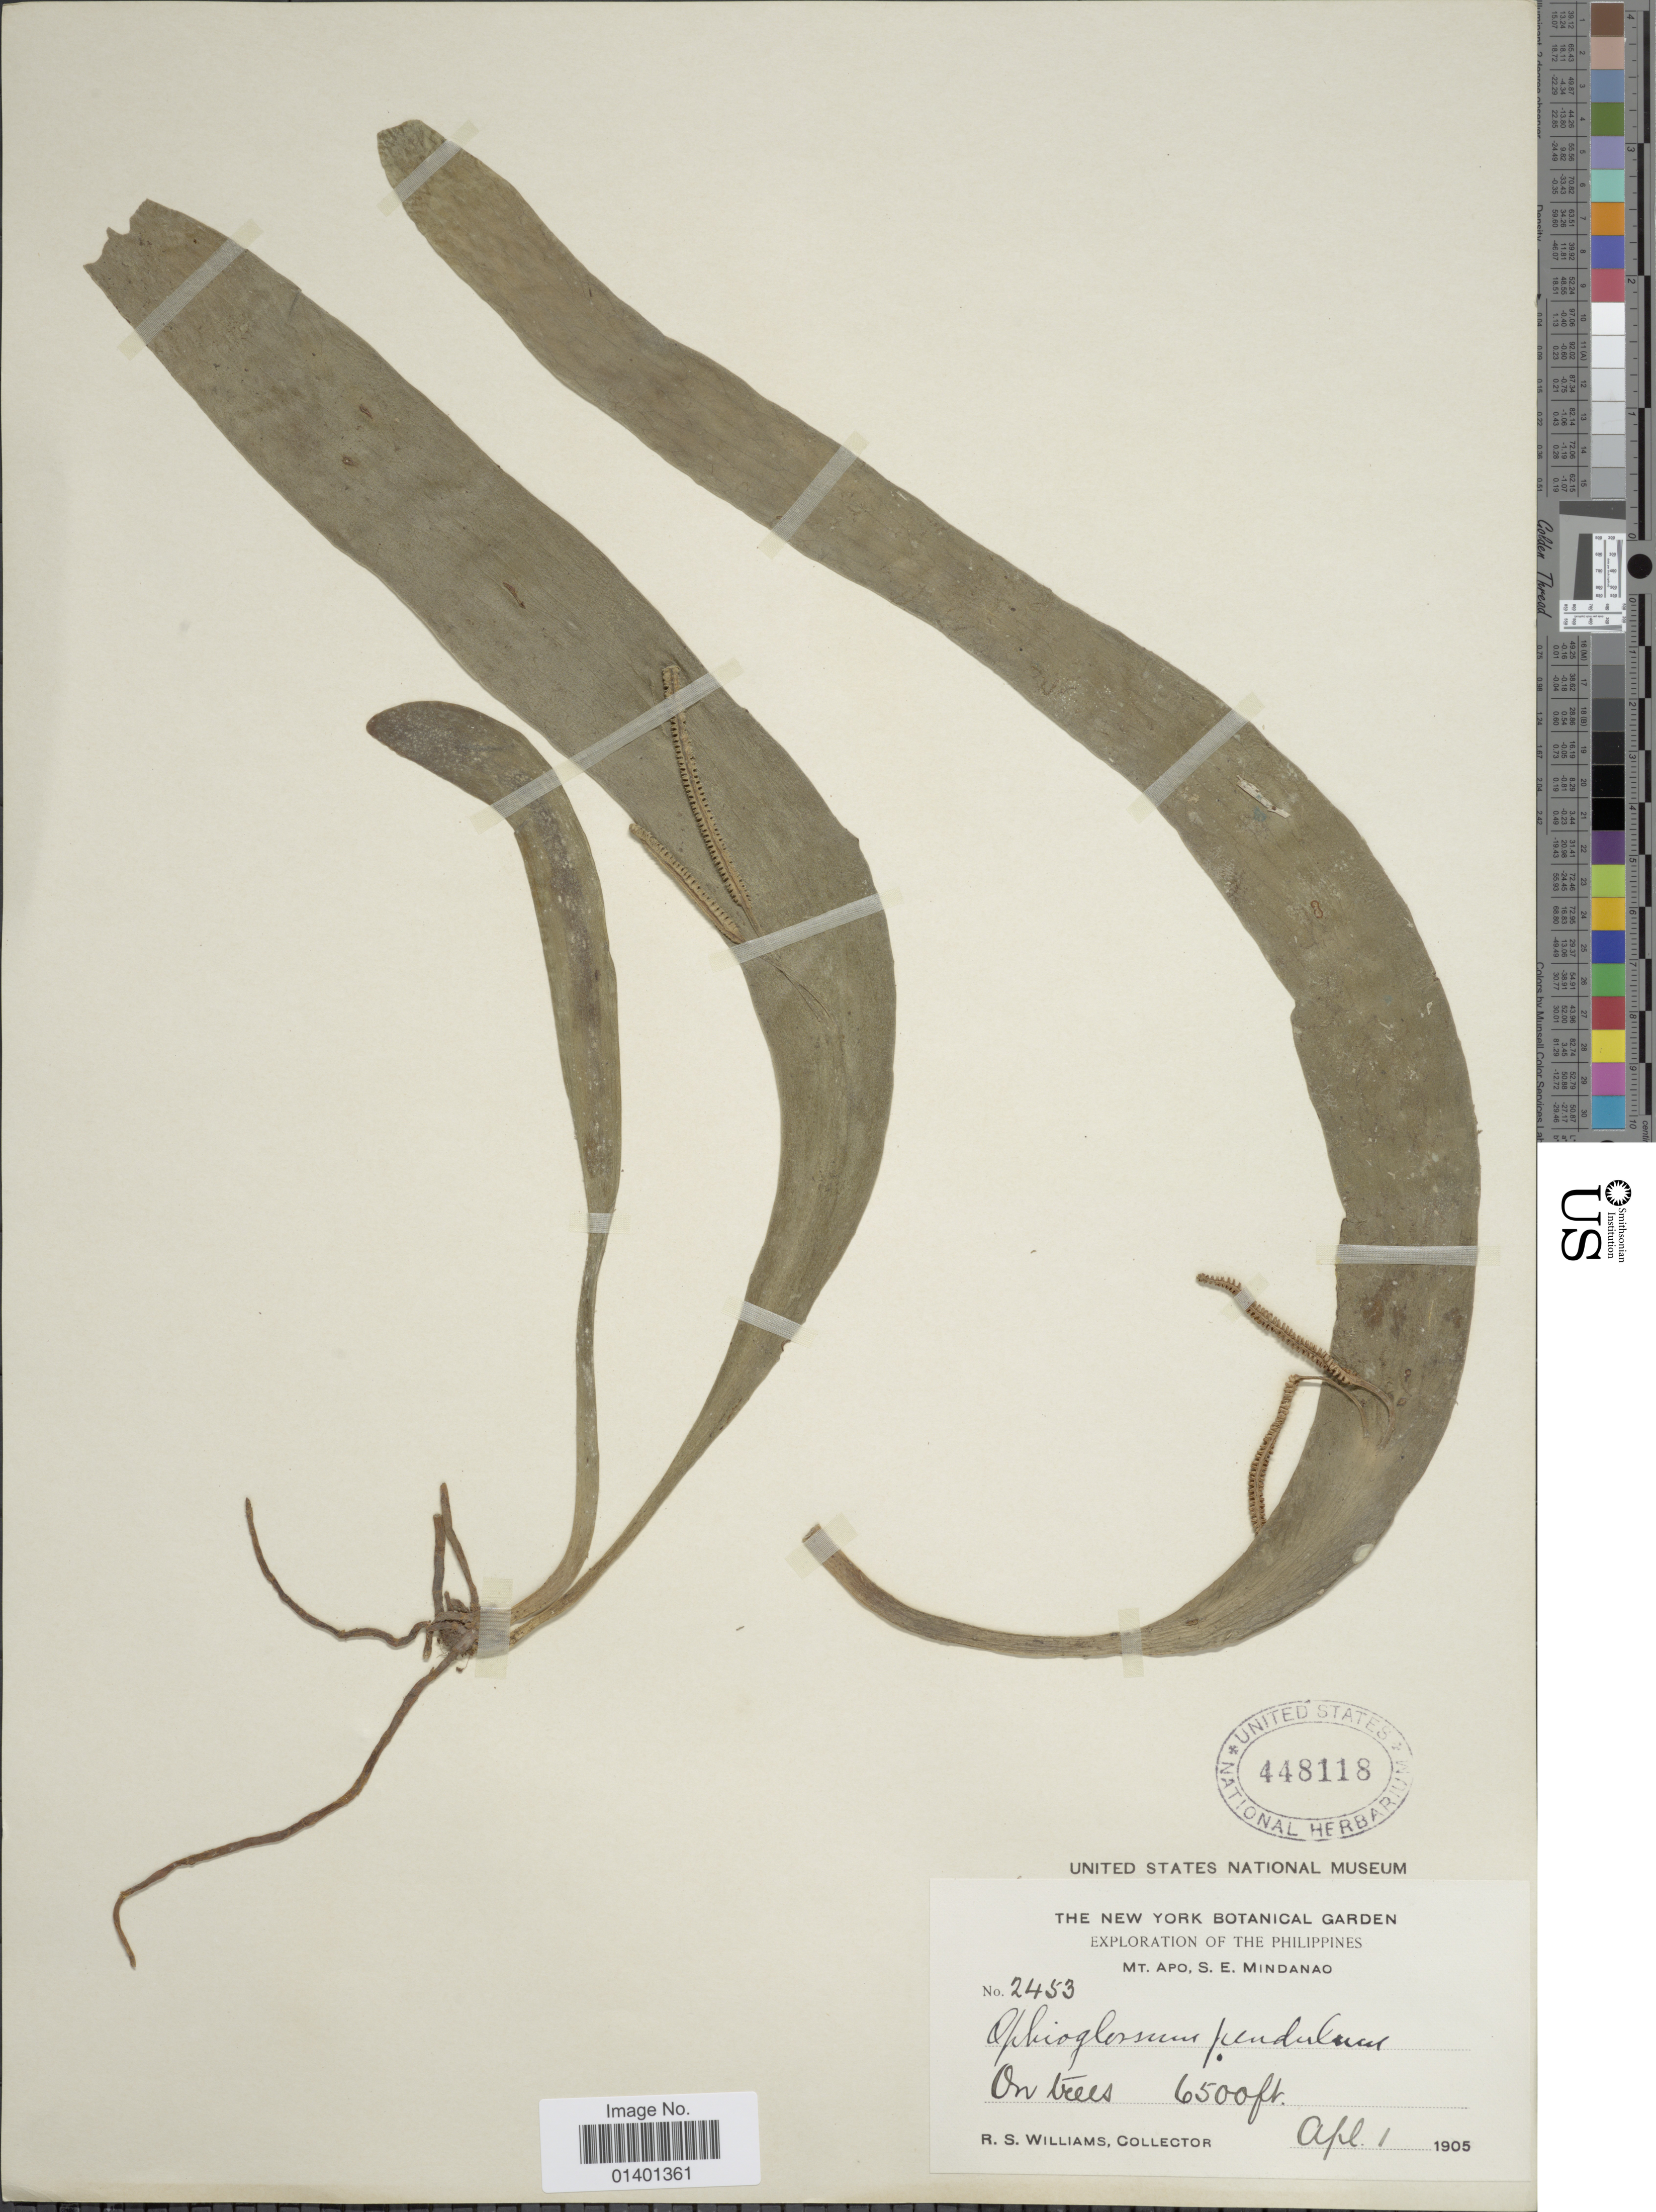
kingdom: Plantae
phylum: Tracheophyta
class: Polypodiopsida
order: Ophioglossales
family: Ophioglossaceae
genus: Ophioglossum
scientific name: Ophioglossum pendulum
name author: L.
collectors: R. S. Williams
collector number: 2453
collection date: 1905-04-01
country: Philippines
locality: Mt. Apo, S.E. Mindanao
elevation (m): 1981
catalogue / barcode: US 448118